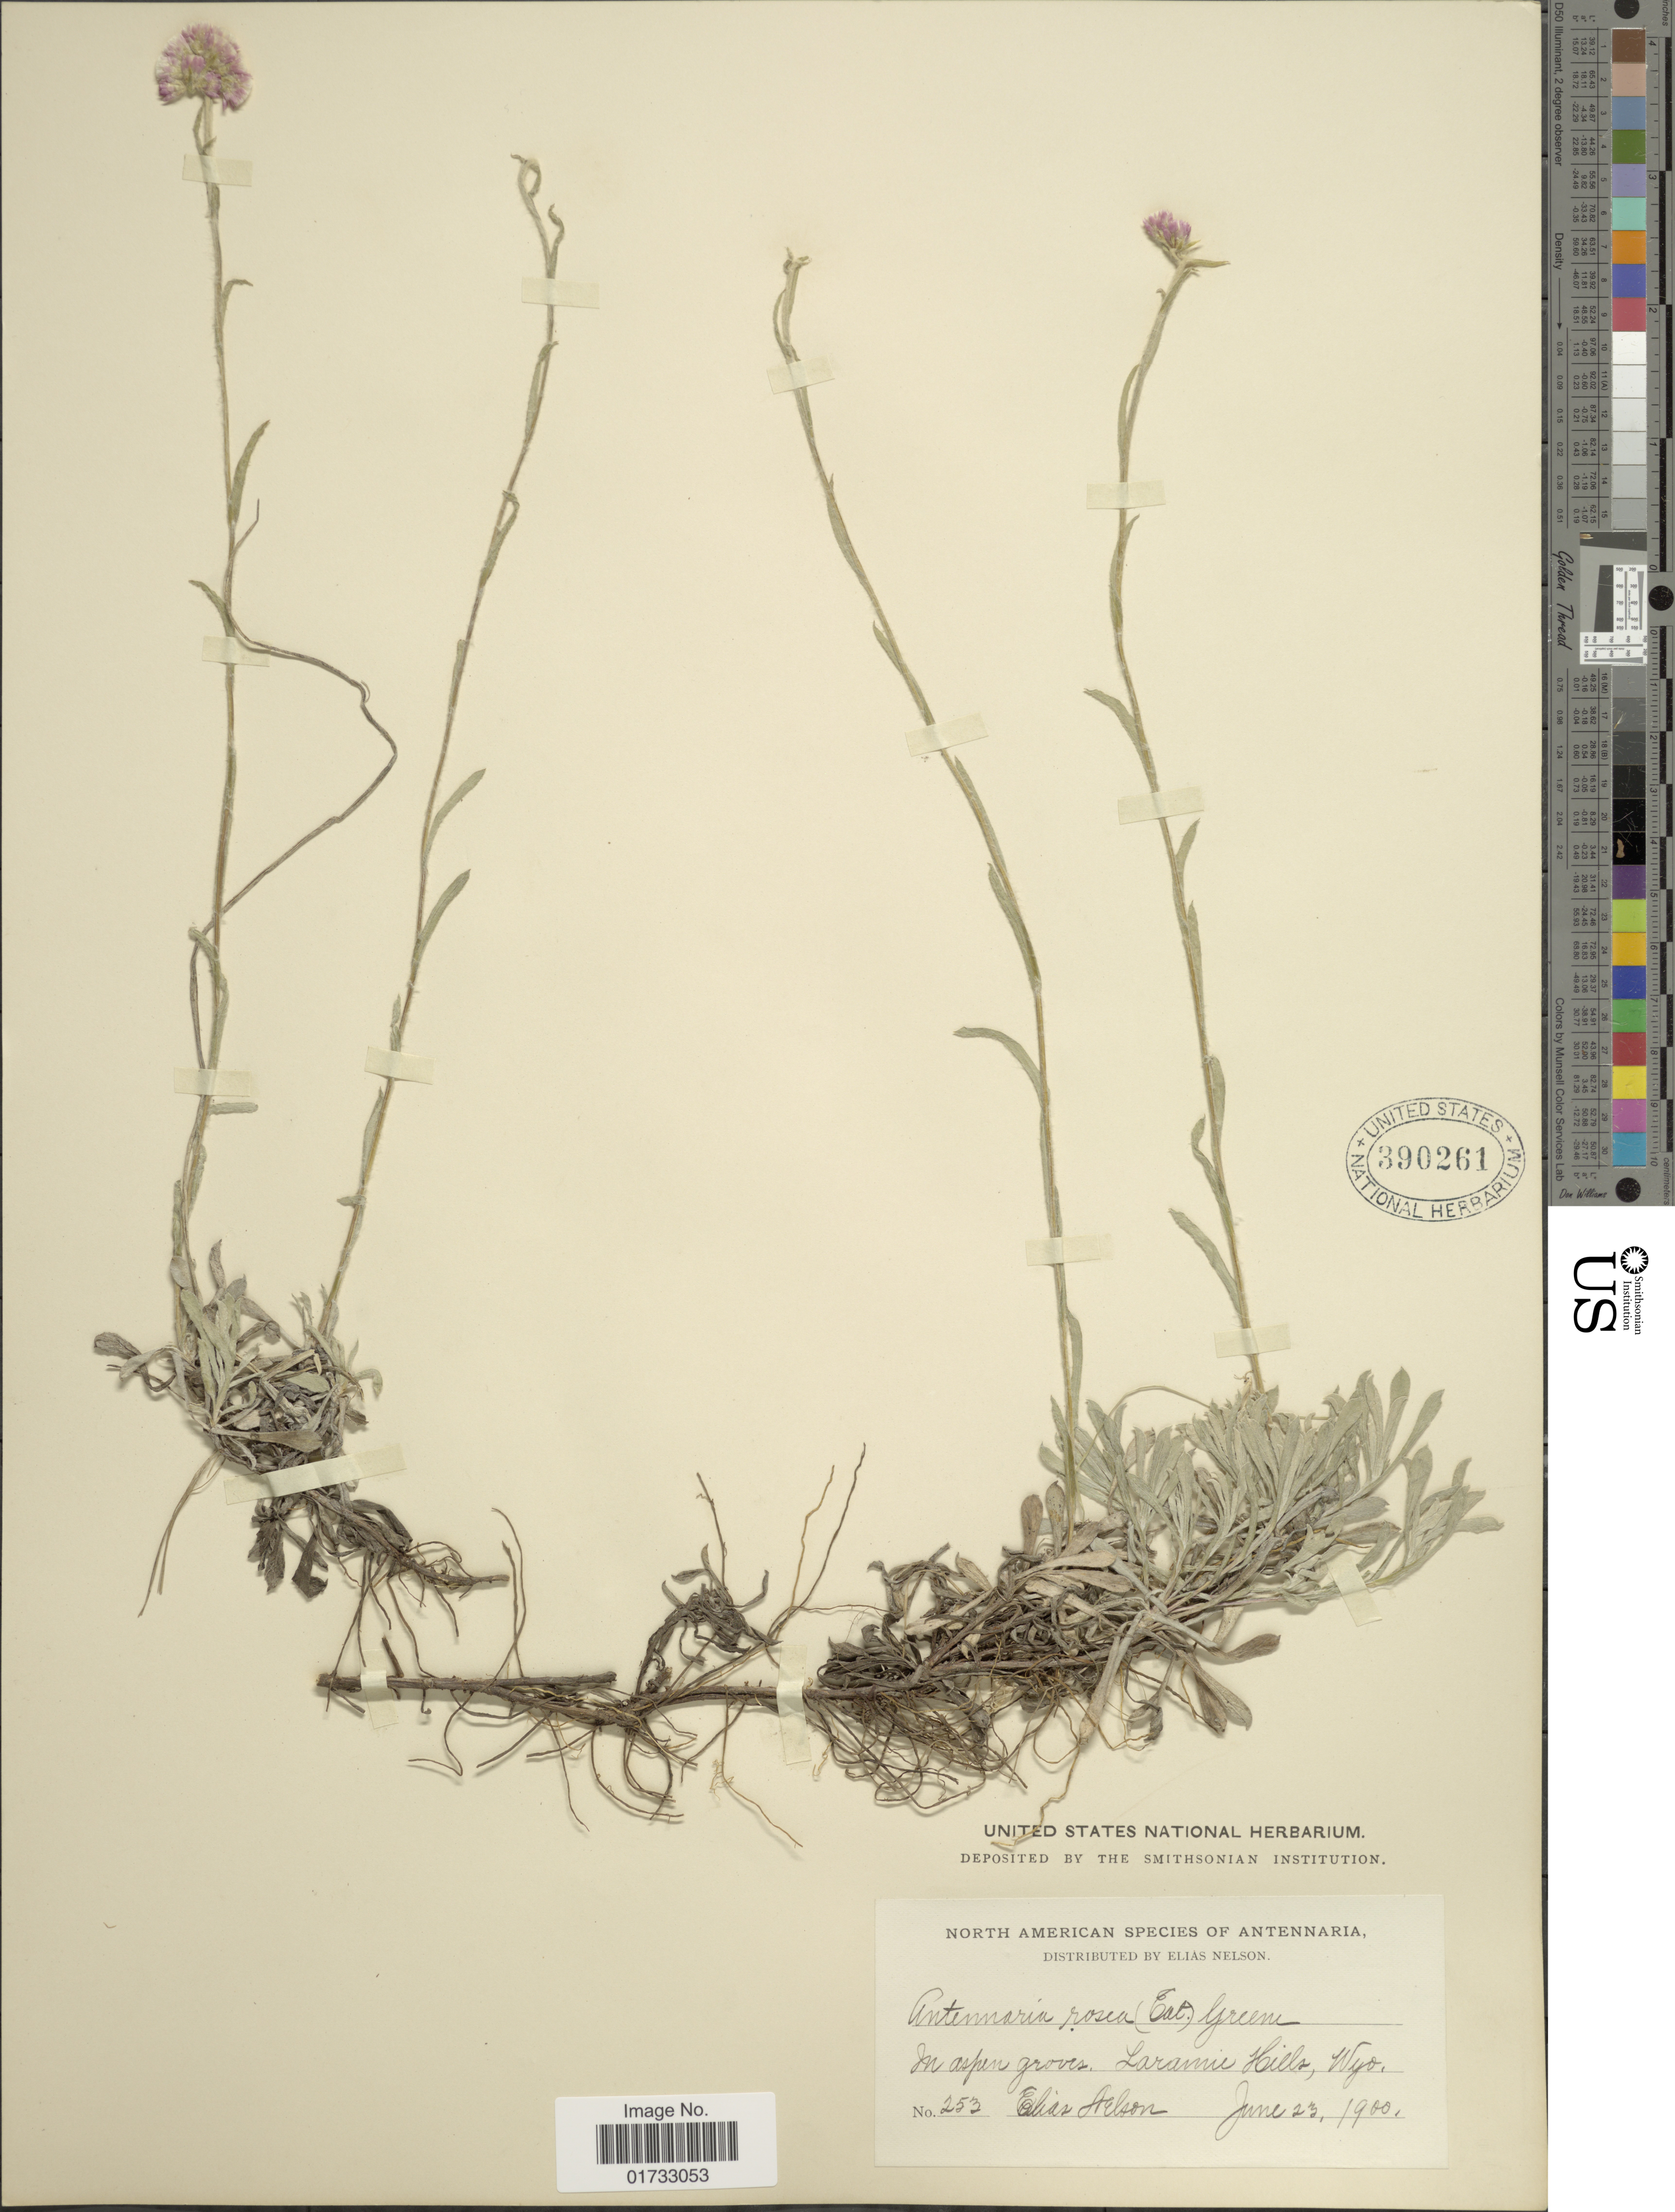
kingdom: Plantae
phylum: Tracheophyta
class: Magnoliopsida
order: Asterales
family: Asteraceae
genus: Antennaria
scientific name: Antennaria rosea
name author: Greene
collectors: E. Nelson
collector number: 253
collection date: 1900-06-23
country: United States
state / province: Wyoming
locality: In aspen groves, Laramie Hills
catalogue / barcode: US 390261